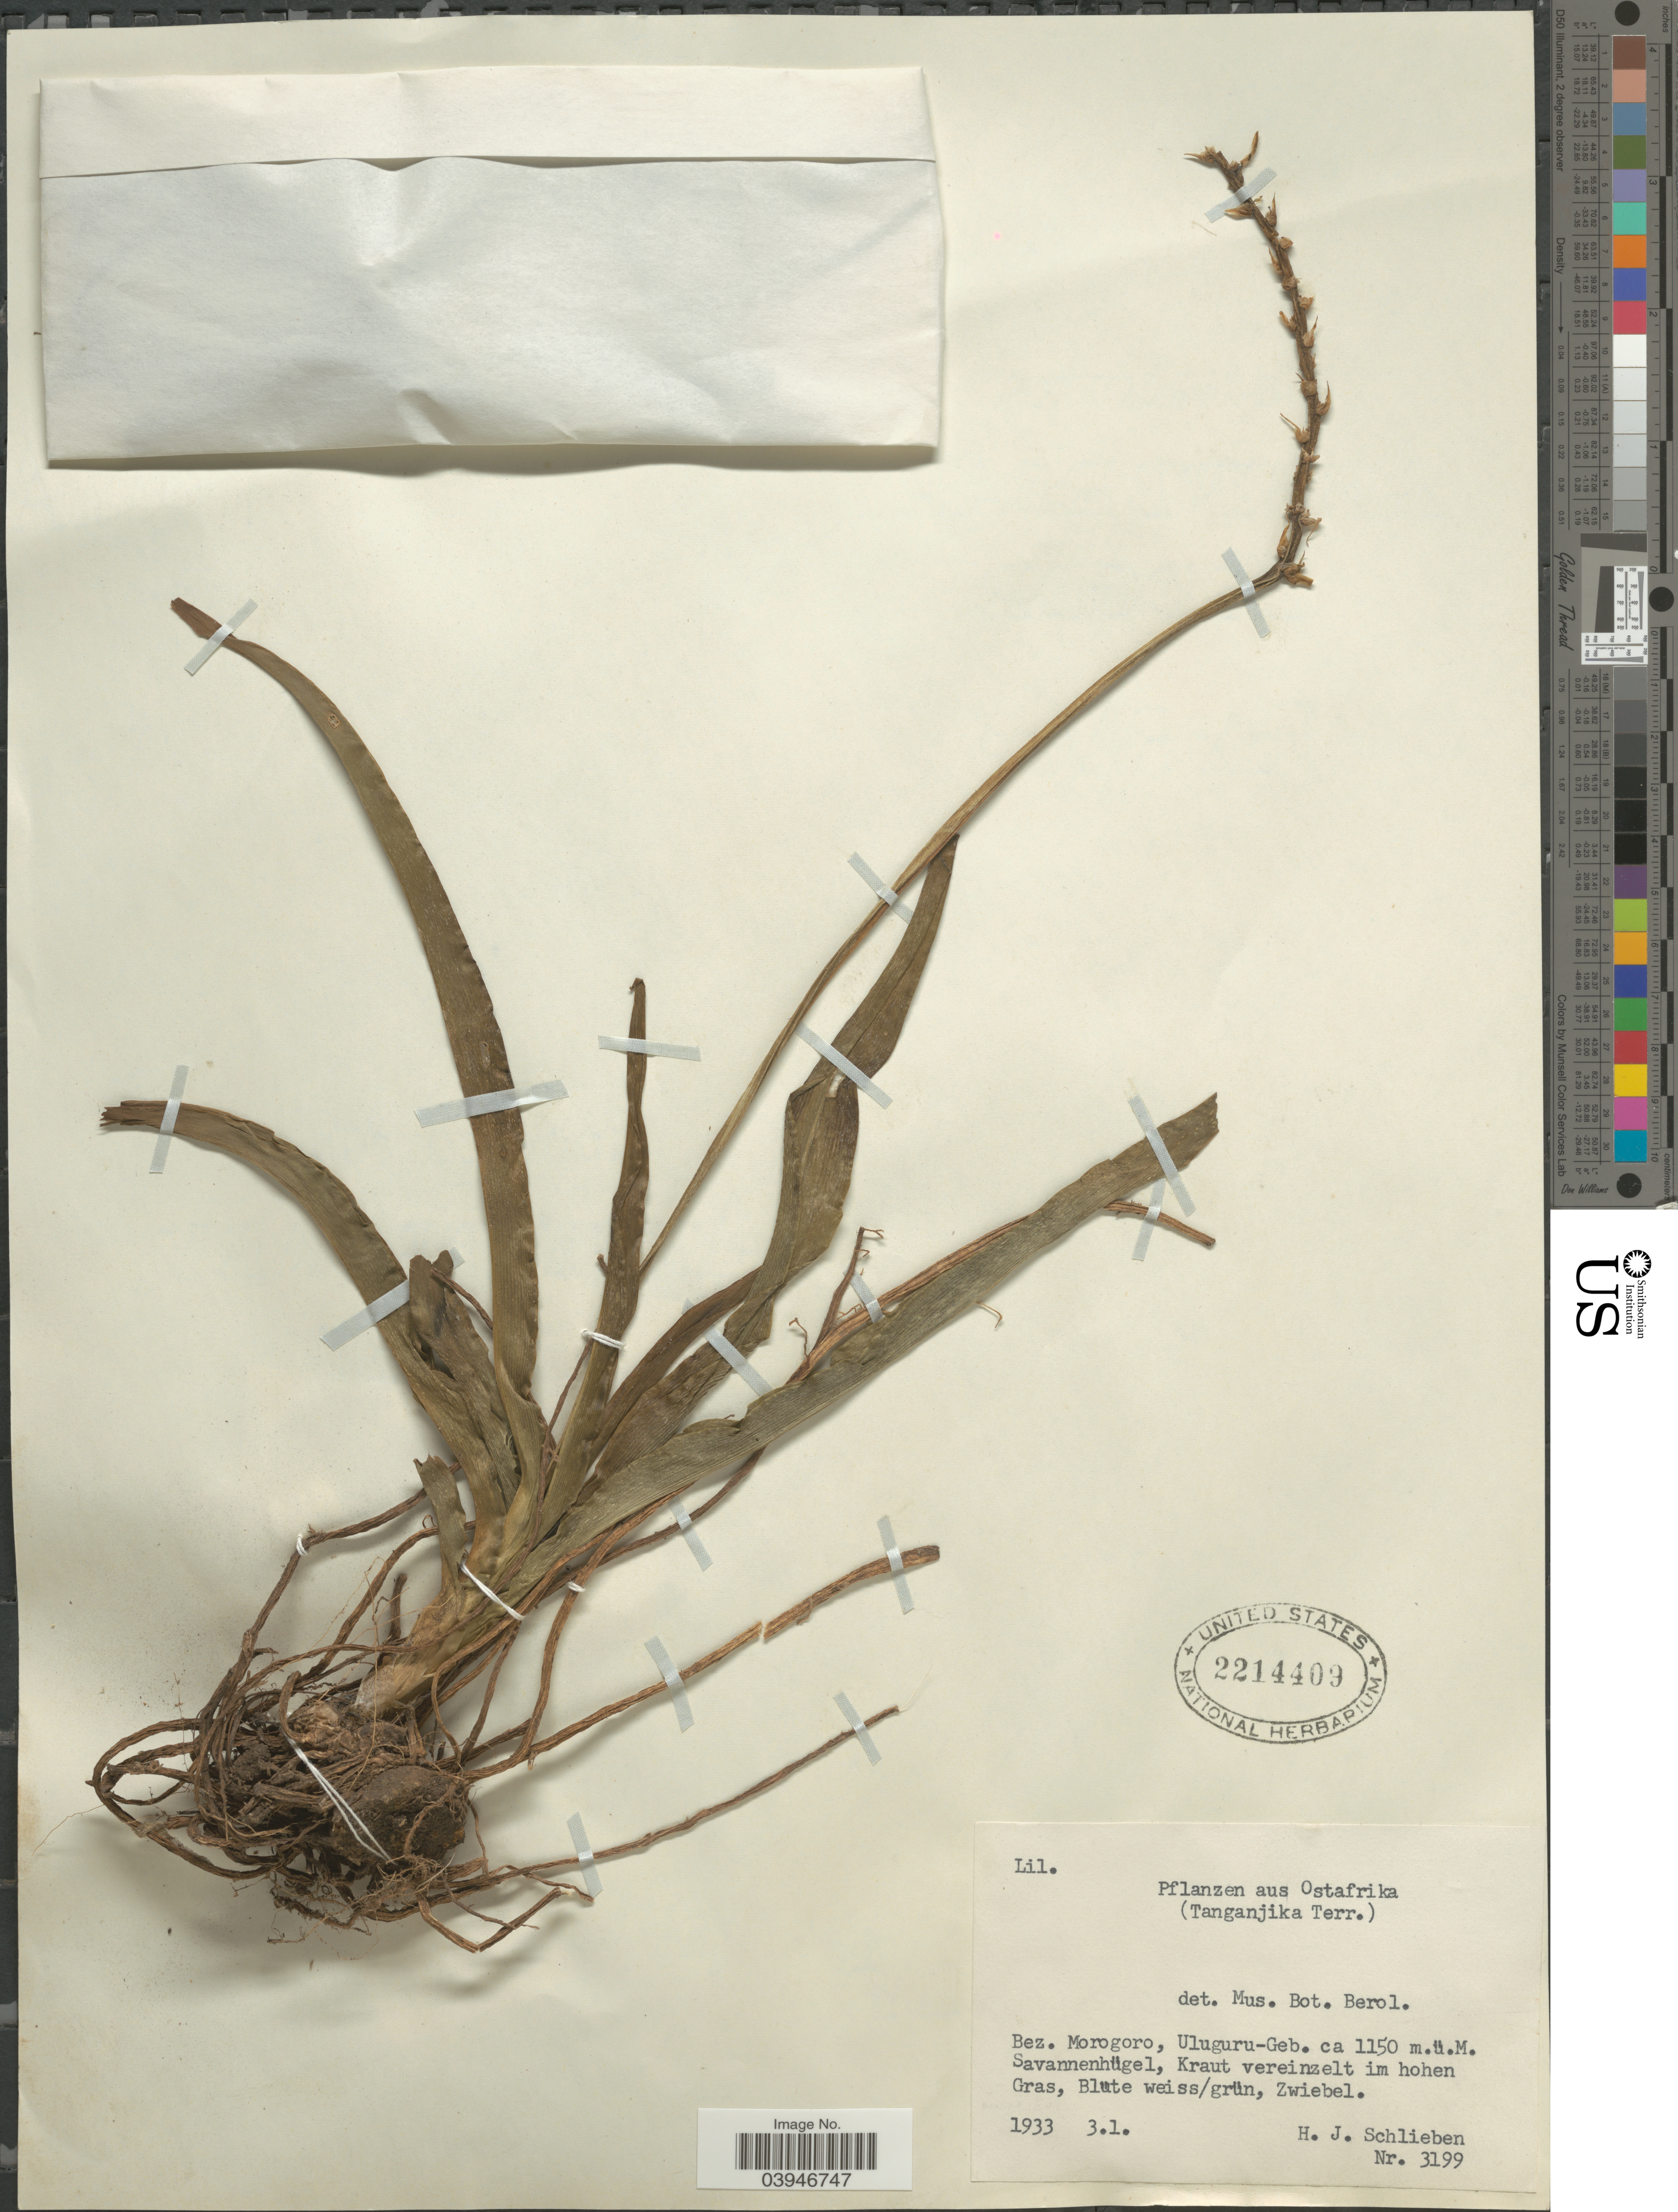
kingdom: Plantae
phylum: Tracheophyta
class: Liliopsida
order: Liliales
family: Liliaceae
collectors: H. J. Schlieben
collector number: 3199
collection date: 1933-03-01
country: Tanzania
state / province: Morogoro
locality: Ostafrika (Tanganjika Terr.). Bez. Morogoro, Uluguru-Geb.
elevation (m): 1150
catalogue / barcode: US 2214409